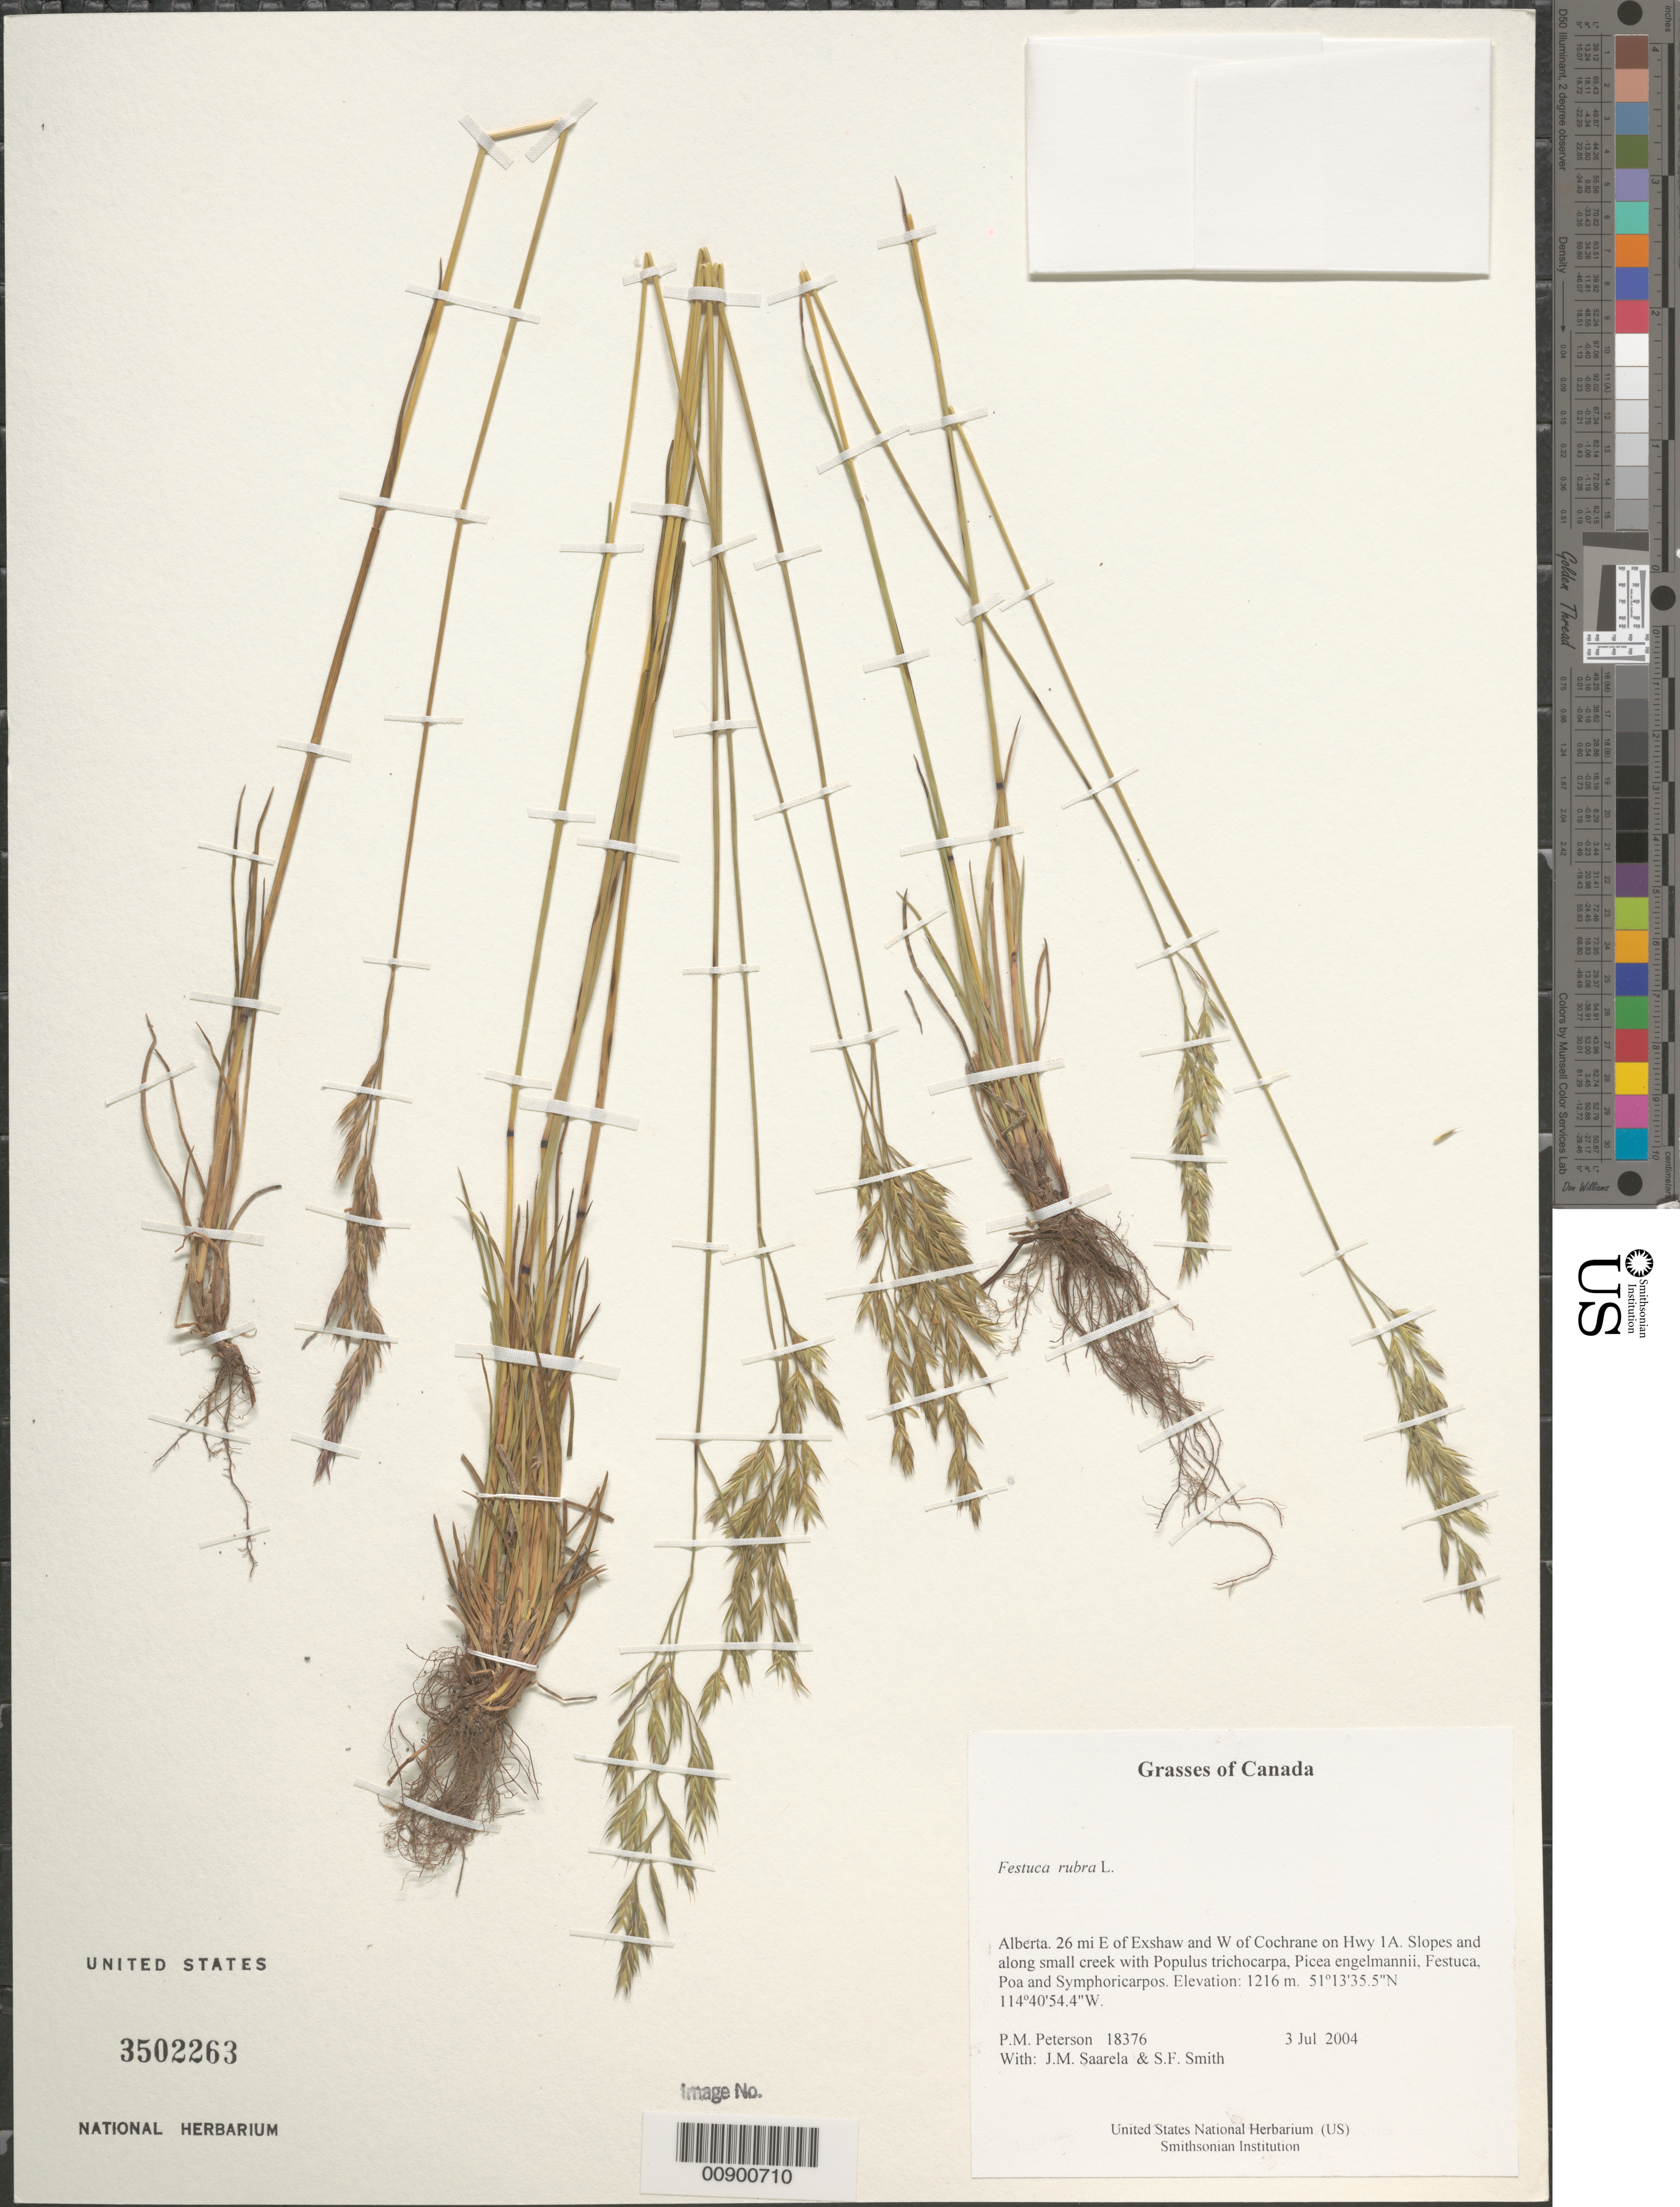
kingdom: Plantae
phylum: Tracheophyta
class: Liliopsida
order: Poales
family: Poaceae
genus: Festuca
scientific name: Festuca rubra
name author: L.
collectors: P. M. Peterson, J. Saarela & S.F. Smith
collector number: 18376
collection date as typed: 03 Jul 2004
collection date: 2004-07-03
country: Canada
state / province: Alberta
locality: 26 mi E of Exshaw and W of Cochrane on Hwy 1A. Slopes and along small creek with Populus trichocarpa, Picea engelmannii, Festuca, Poa and Symphoricarpos.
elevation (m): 1216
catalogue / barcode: US 3502263